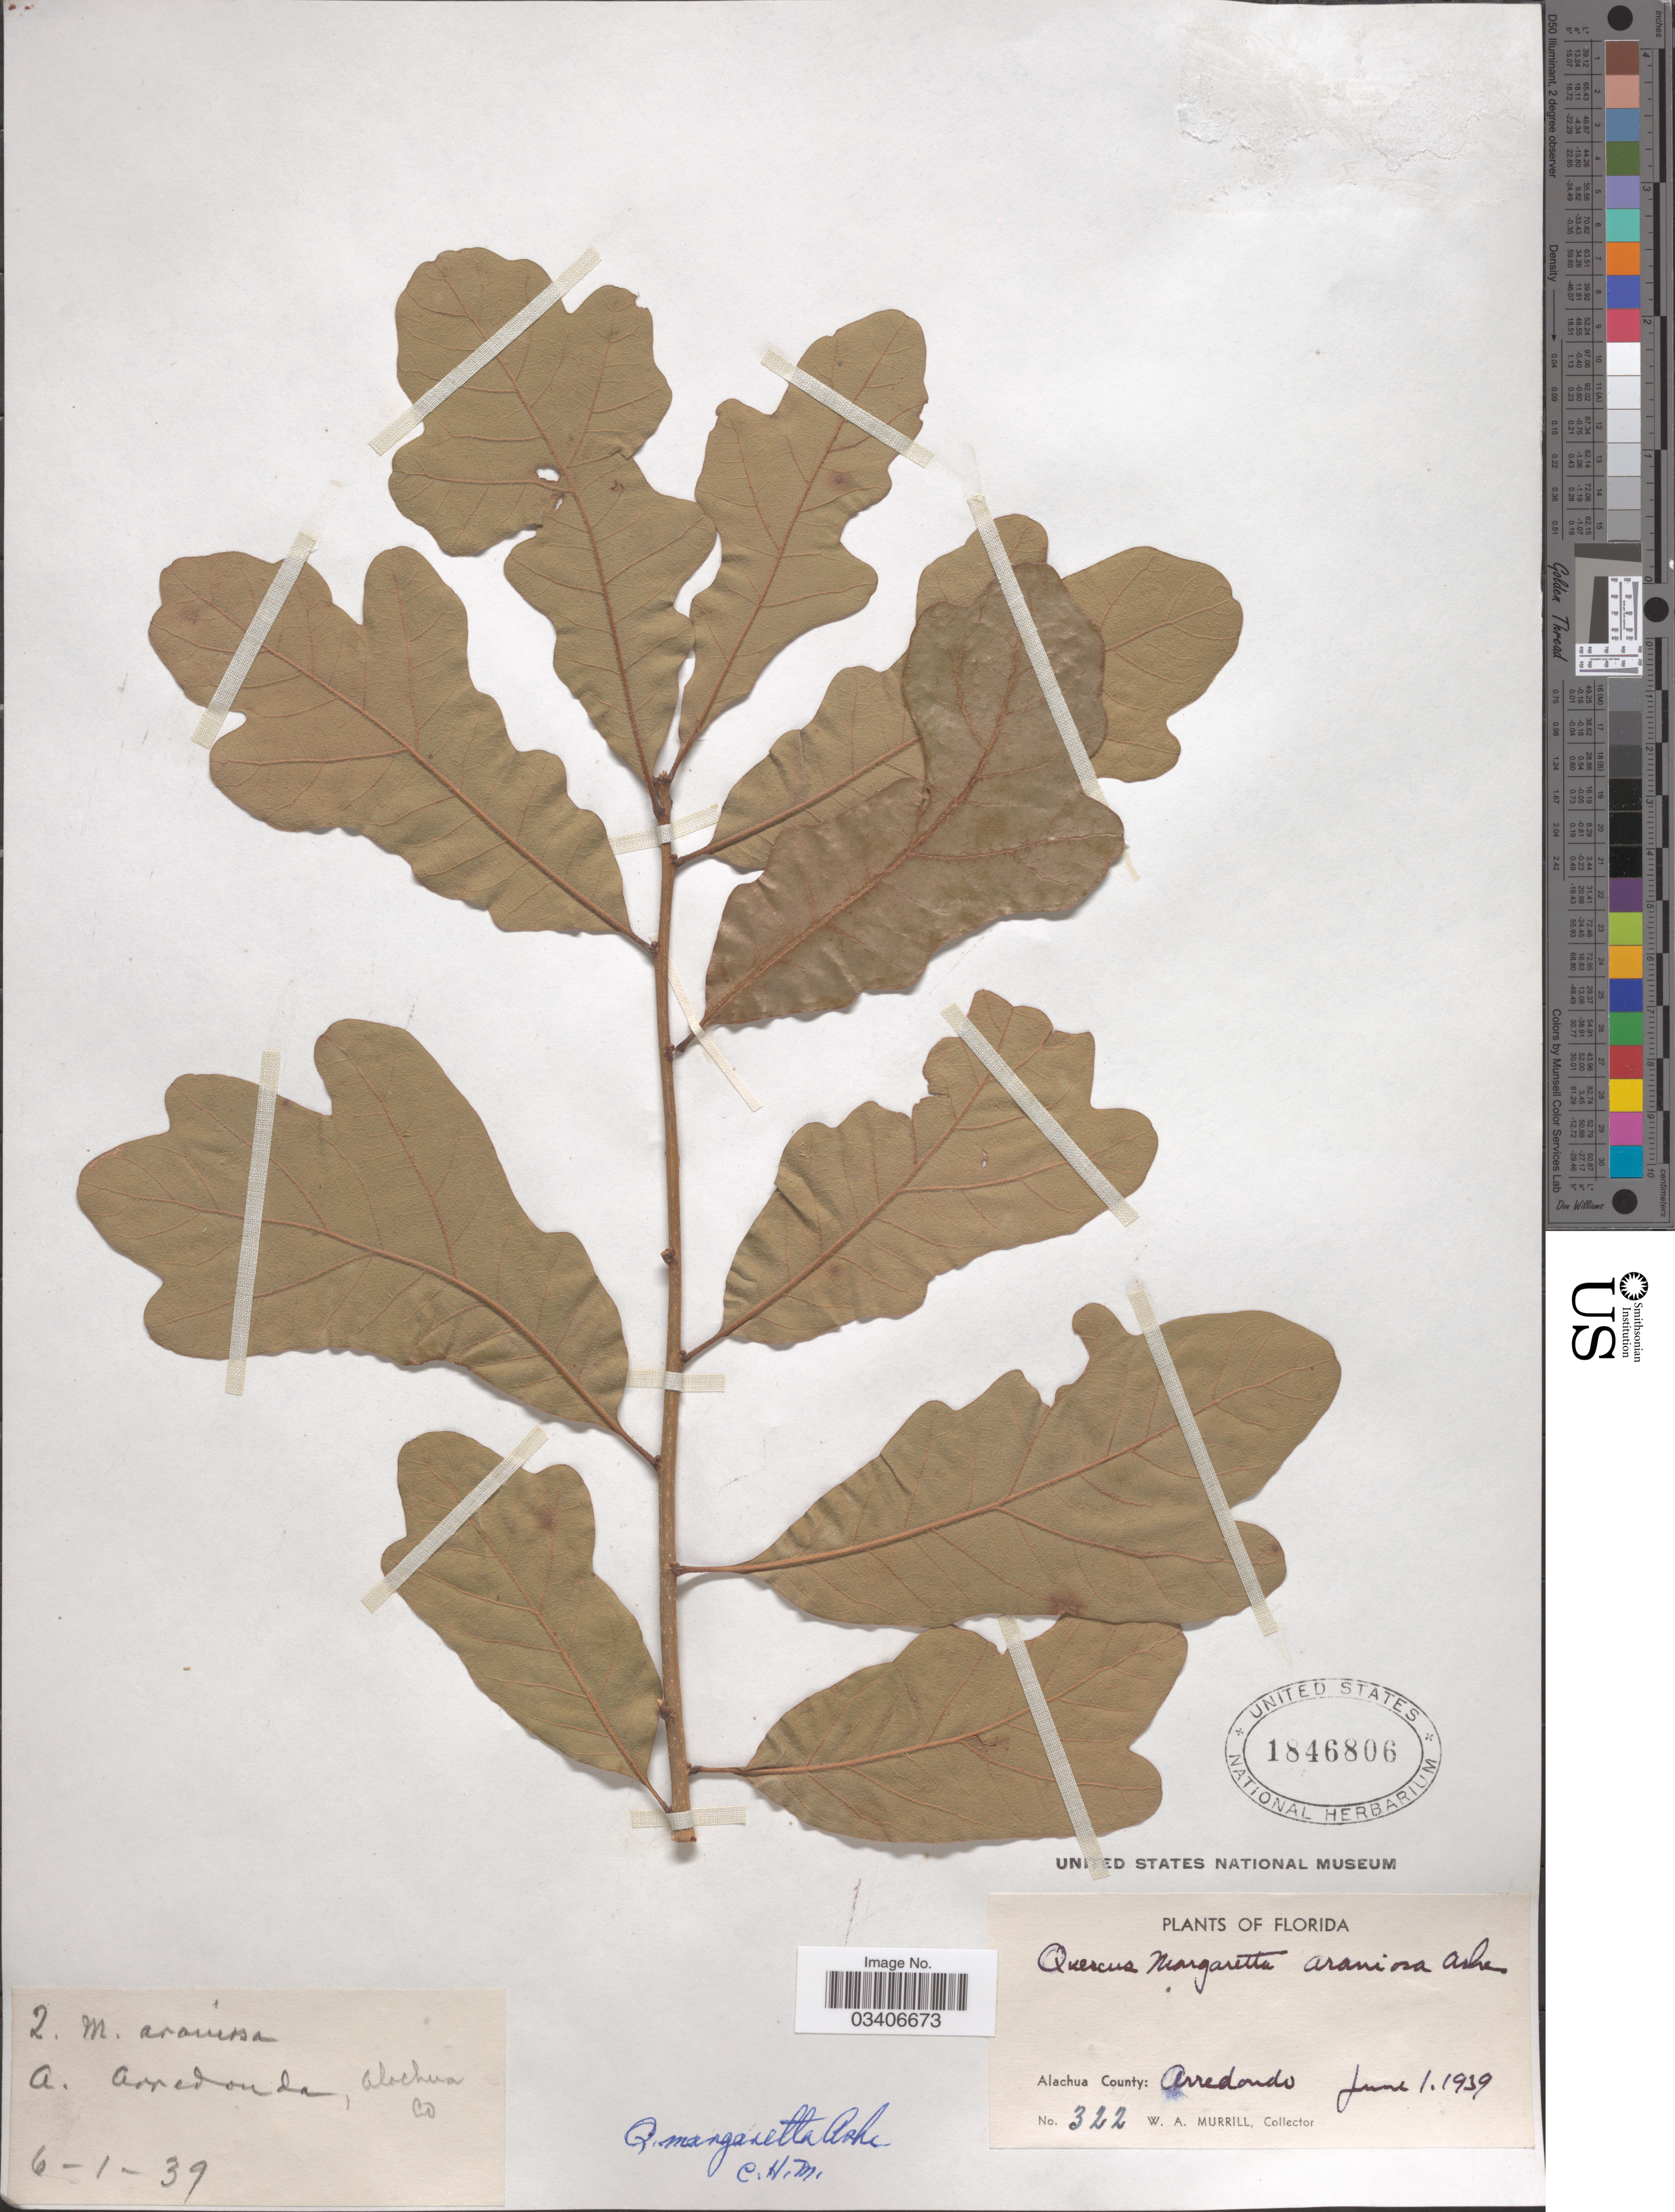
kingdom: Plantae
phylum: Tracheophyta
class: Magnoliopsida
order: Fagales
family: Fagaceae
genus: Quercus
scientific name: Quercus margarettae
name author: Ashe ex Small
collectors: W. A. Murrill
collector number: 322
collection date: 1939-06-01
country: United States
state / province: Florida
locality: Alachua County: Arredondo.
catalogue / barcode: US 1846806